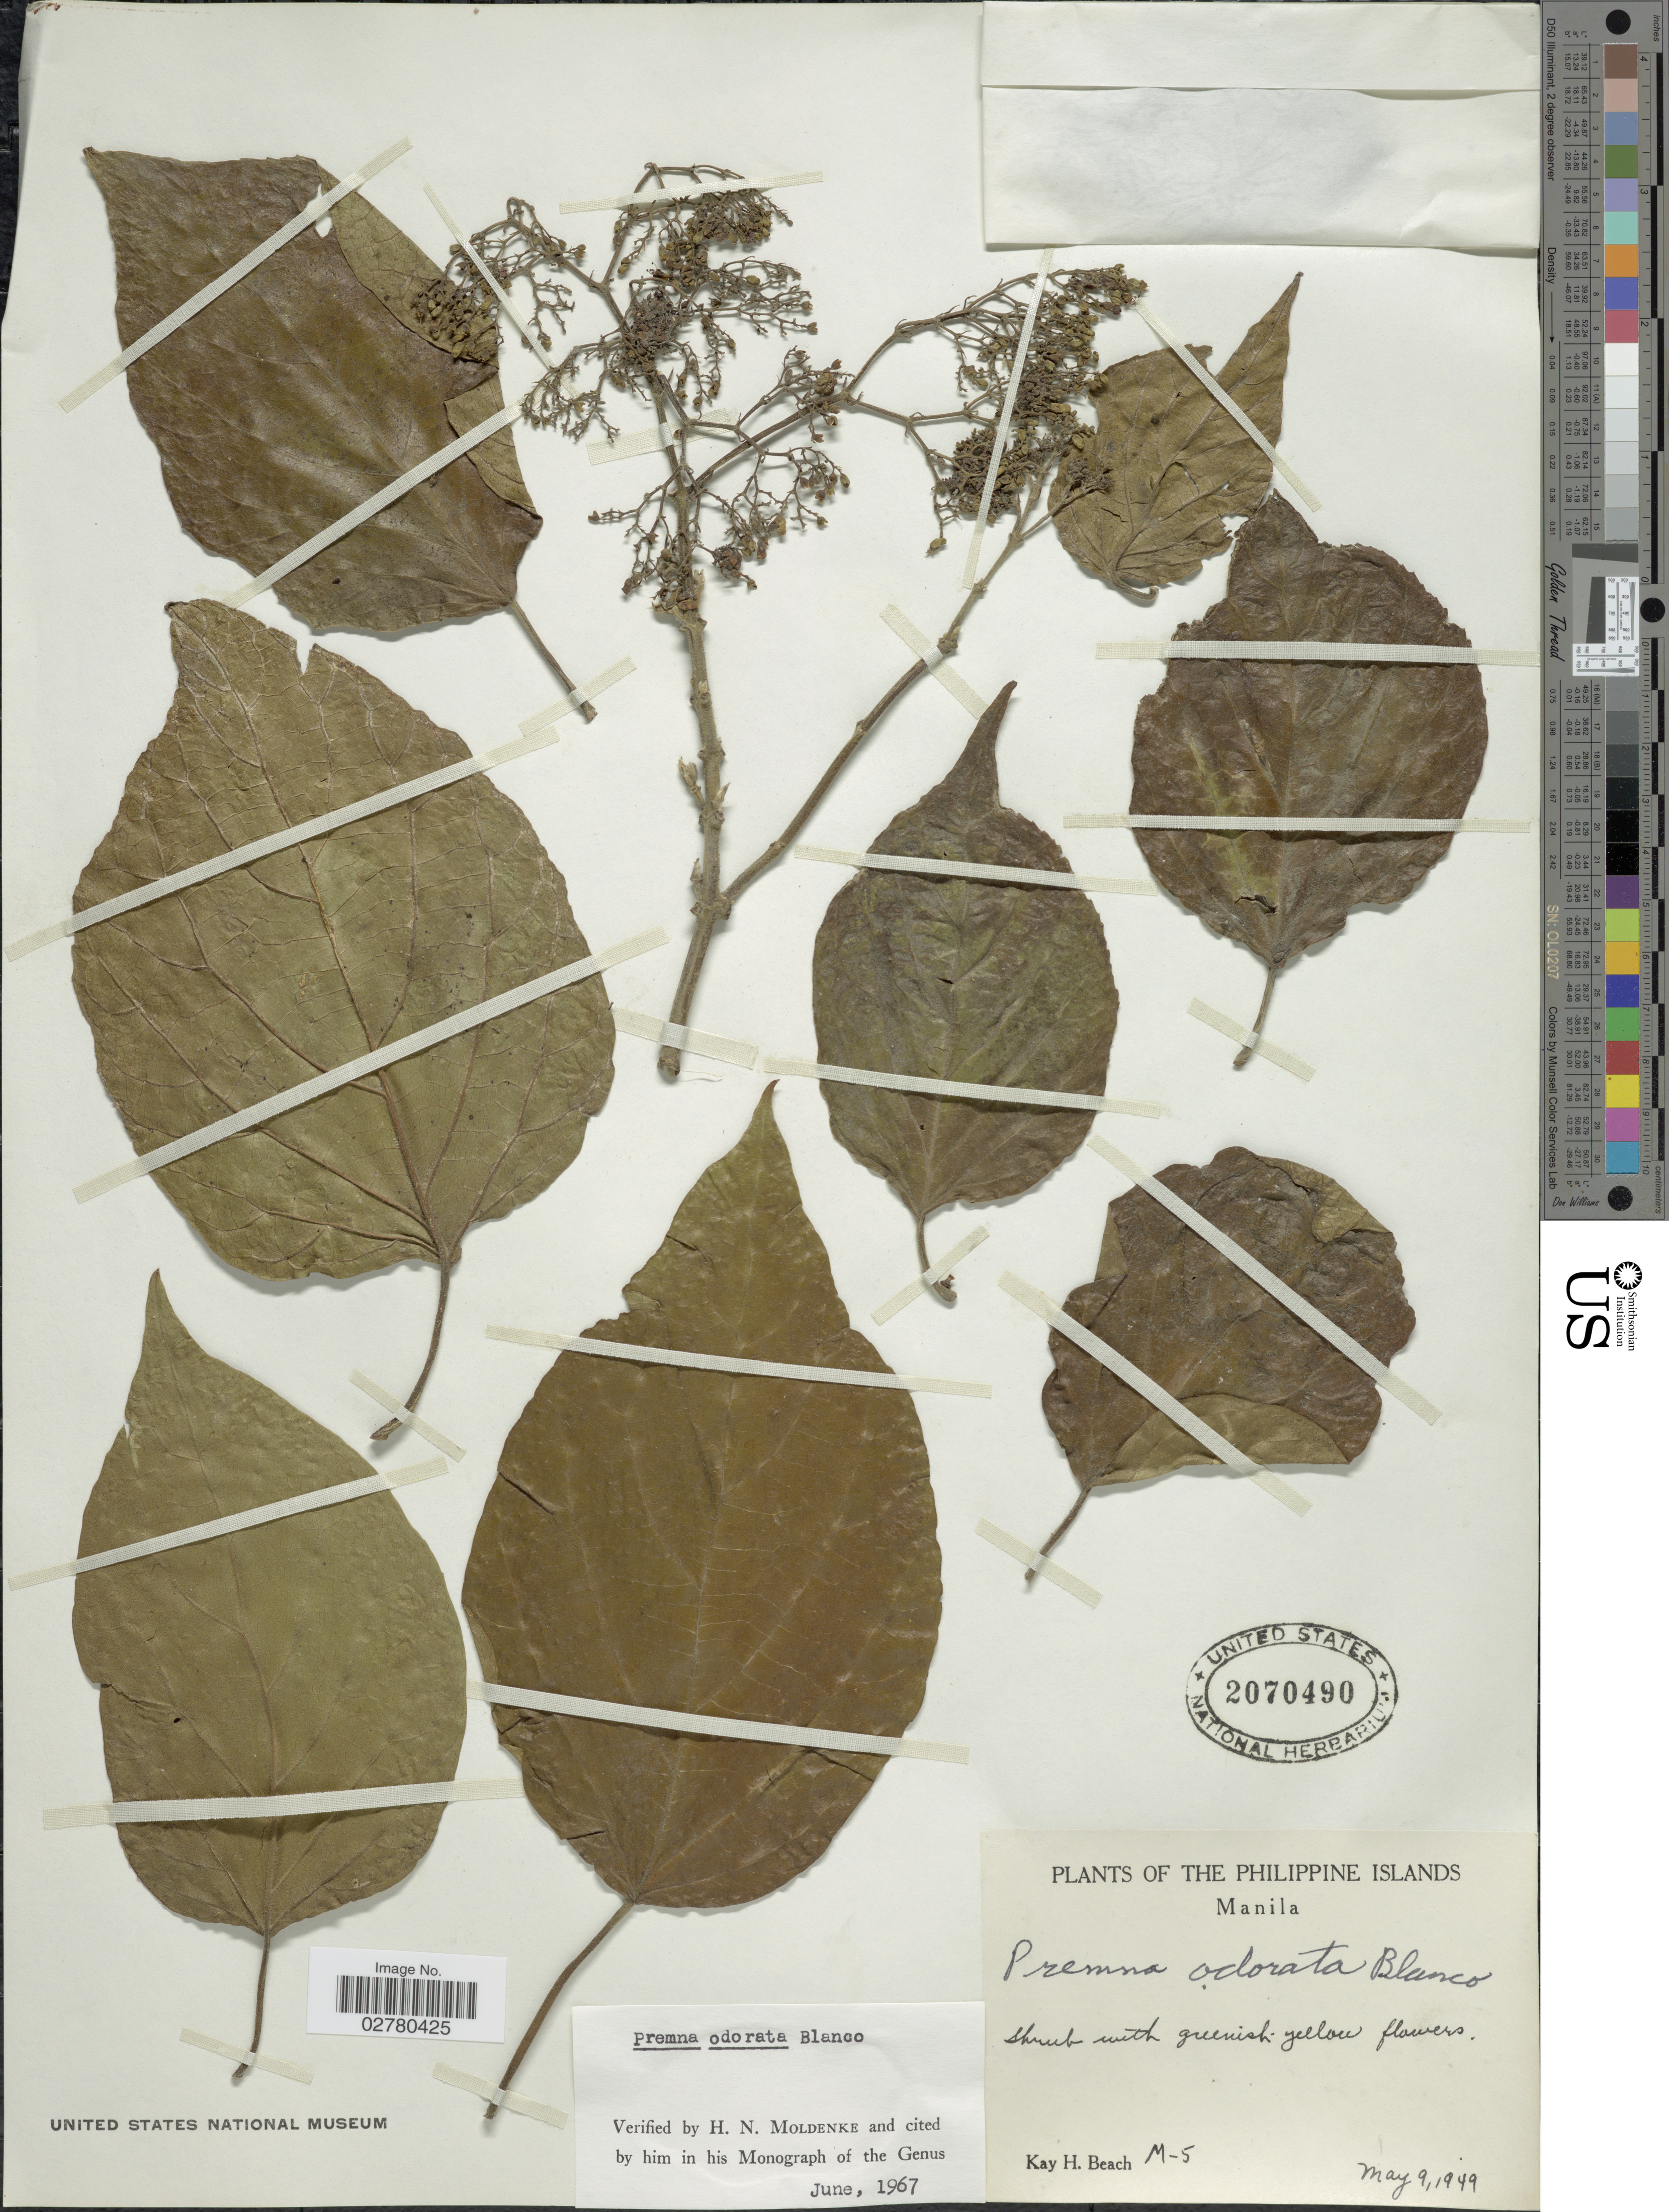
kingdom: Plantae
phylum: Tracheophyta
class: Magnoliopsida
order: Lamiales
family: Lamiaceae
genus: Premna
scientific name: Premna odorata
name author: Blanco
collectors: K. H. Beach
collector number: M-5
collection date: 1949-05-09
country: Philippines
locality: Philippine Islands, Manila.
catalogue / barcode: US 2070490